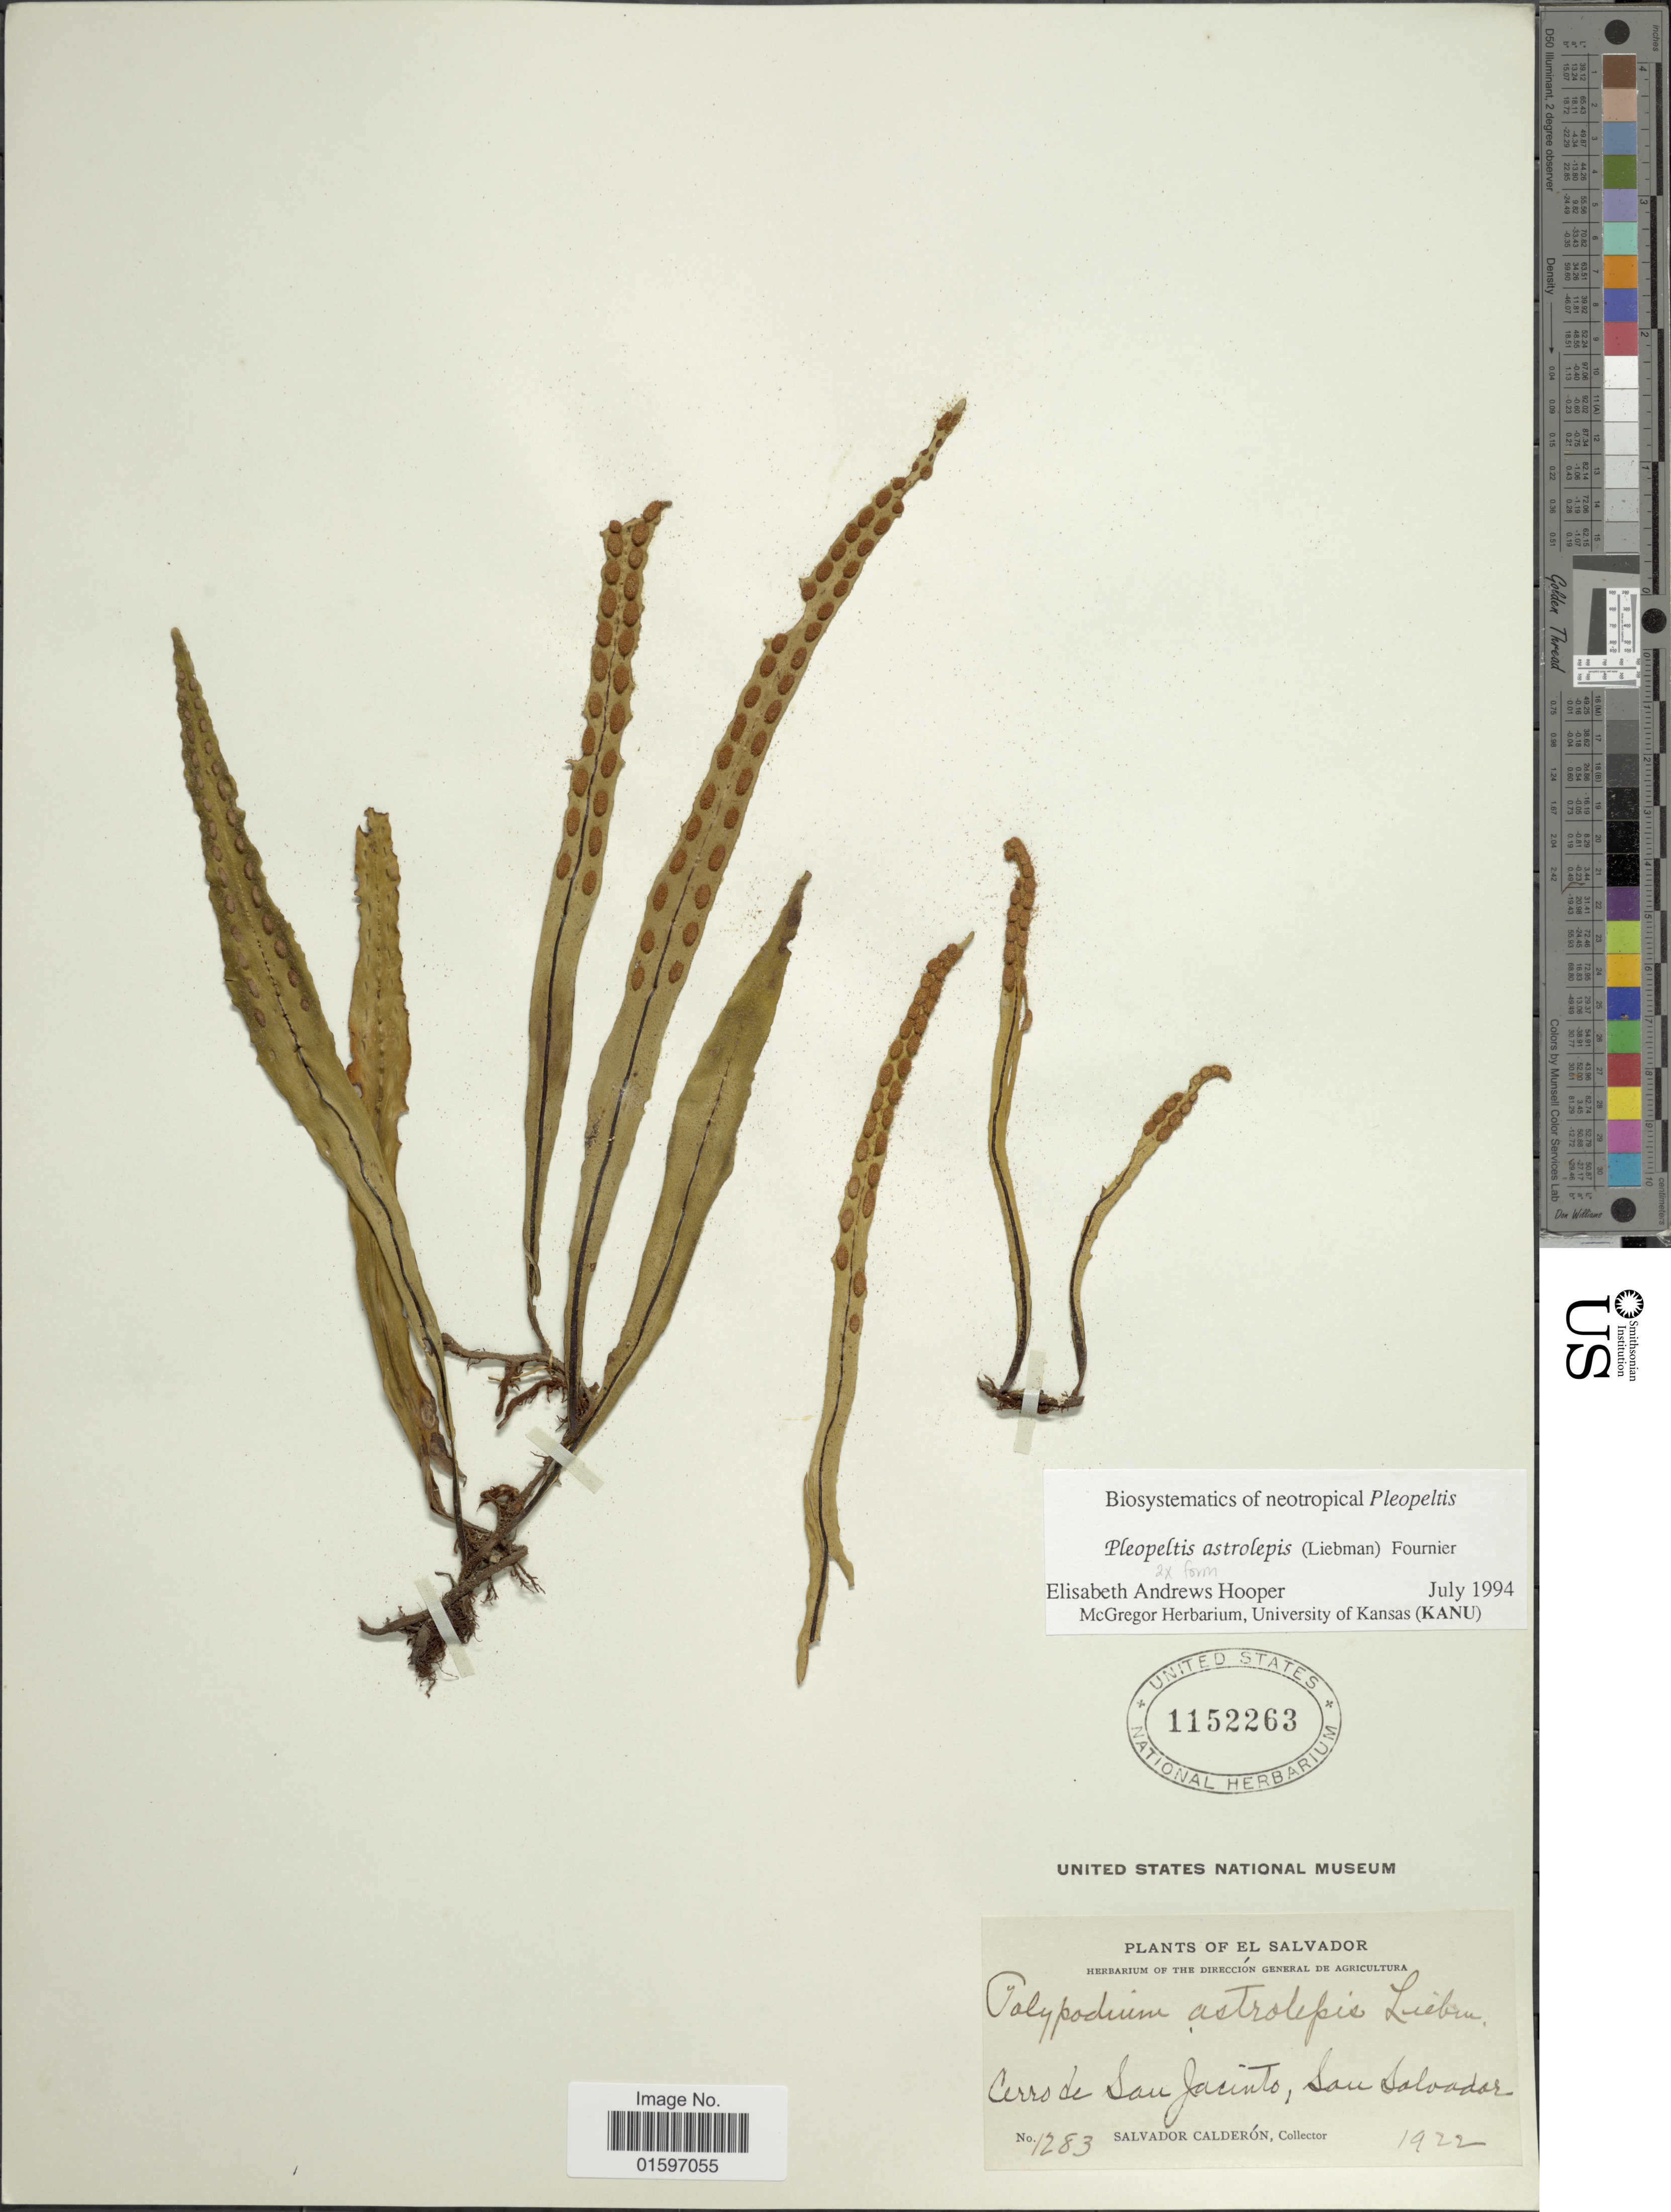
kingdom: Plantae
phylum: Tracheophyta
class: Polypodiopsida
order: Polypodiales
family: Polypodiaceae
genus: Pleopeltis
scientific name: Pleopeltis astrolepis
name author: (Liebm.) E. Fourn.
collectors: S. Calderón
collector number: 1283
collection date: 1922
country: El Salvador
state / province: San Salvador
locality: Cerro de San Jacinto, San Salvador.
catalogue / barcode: US 1152263